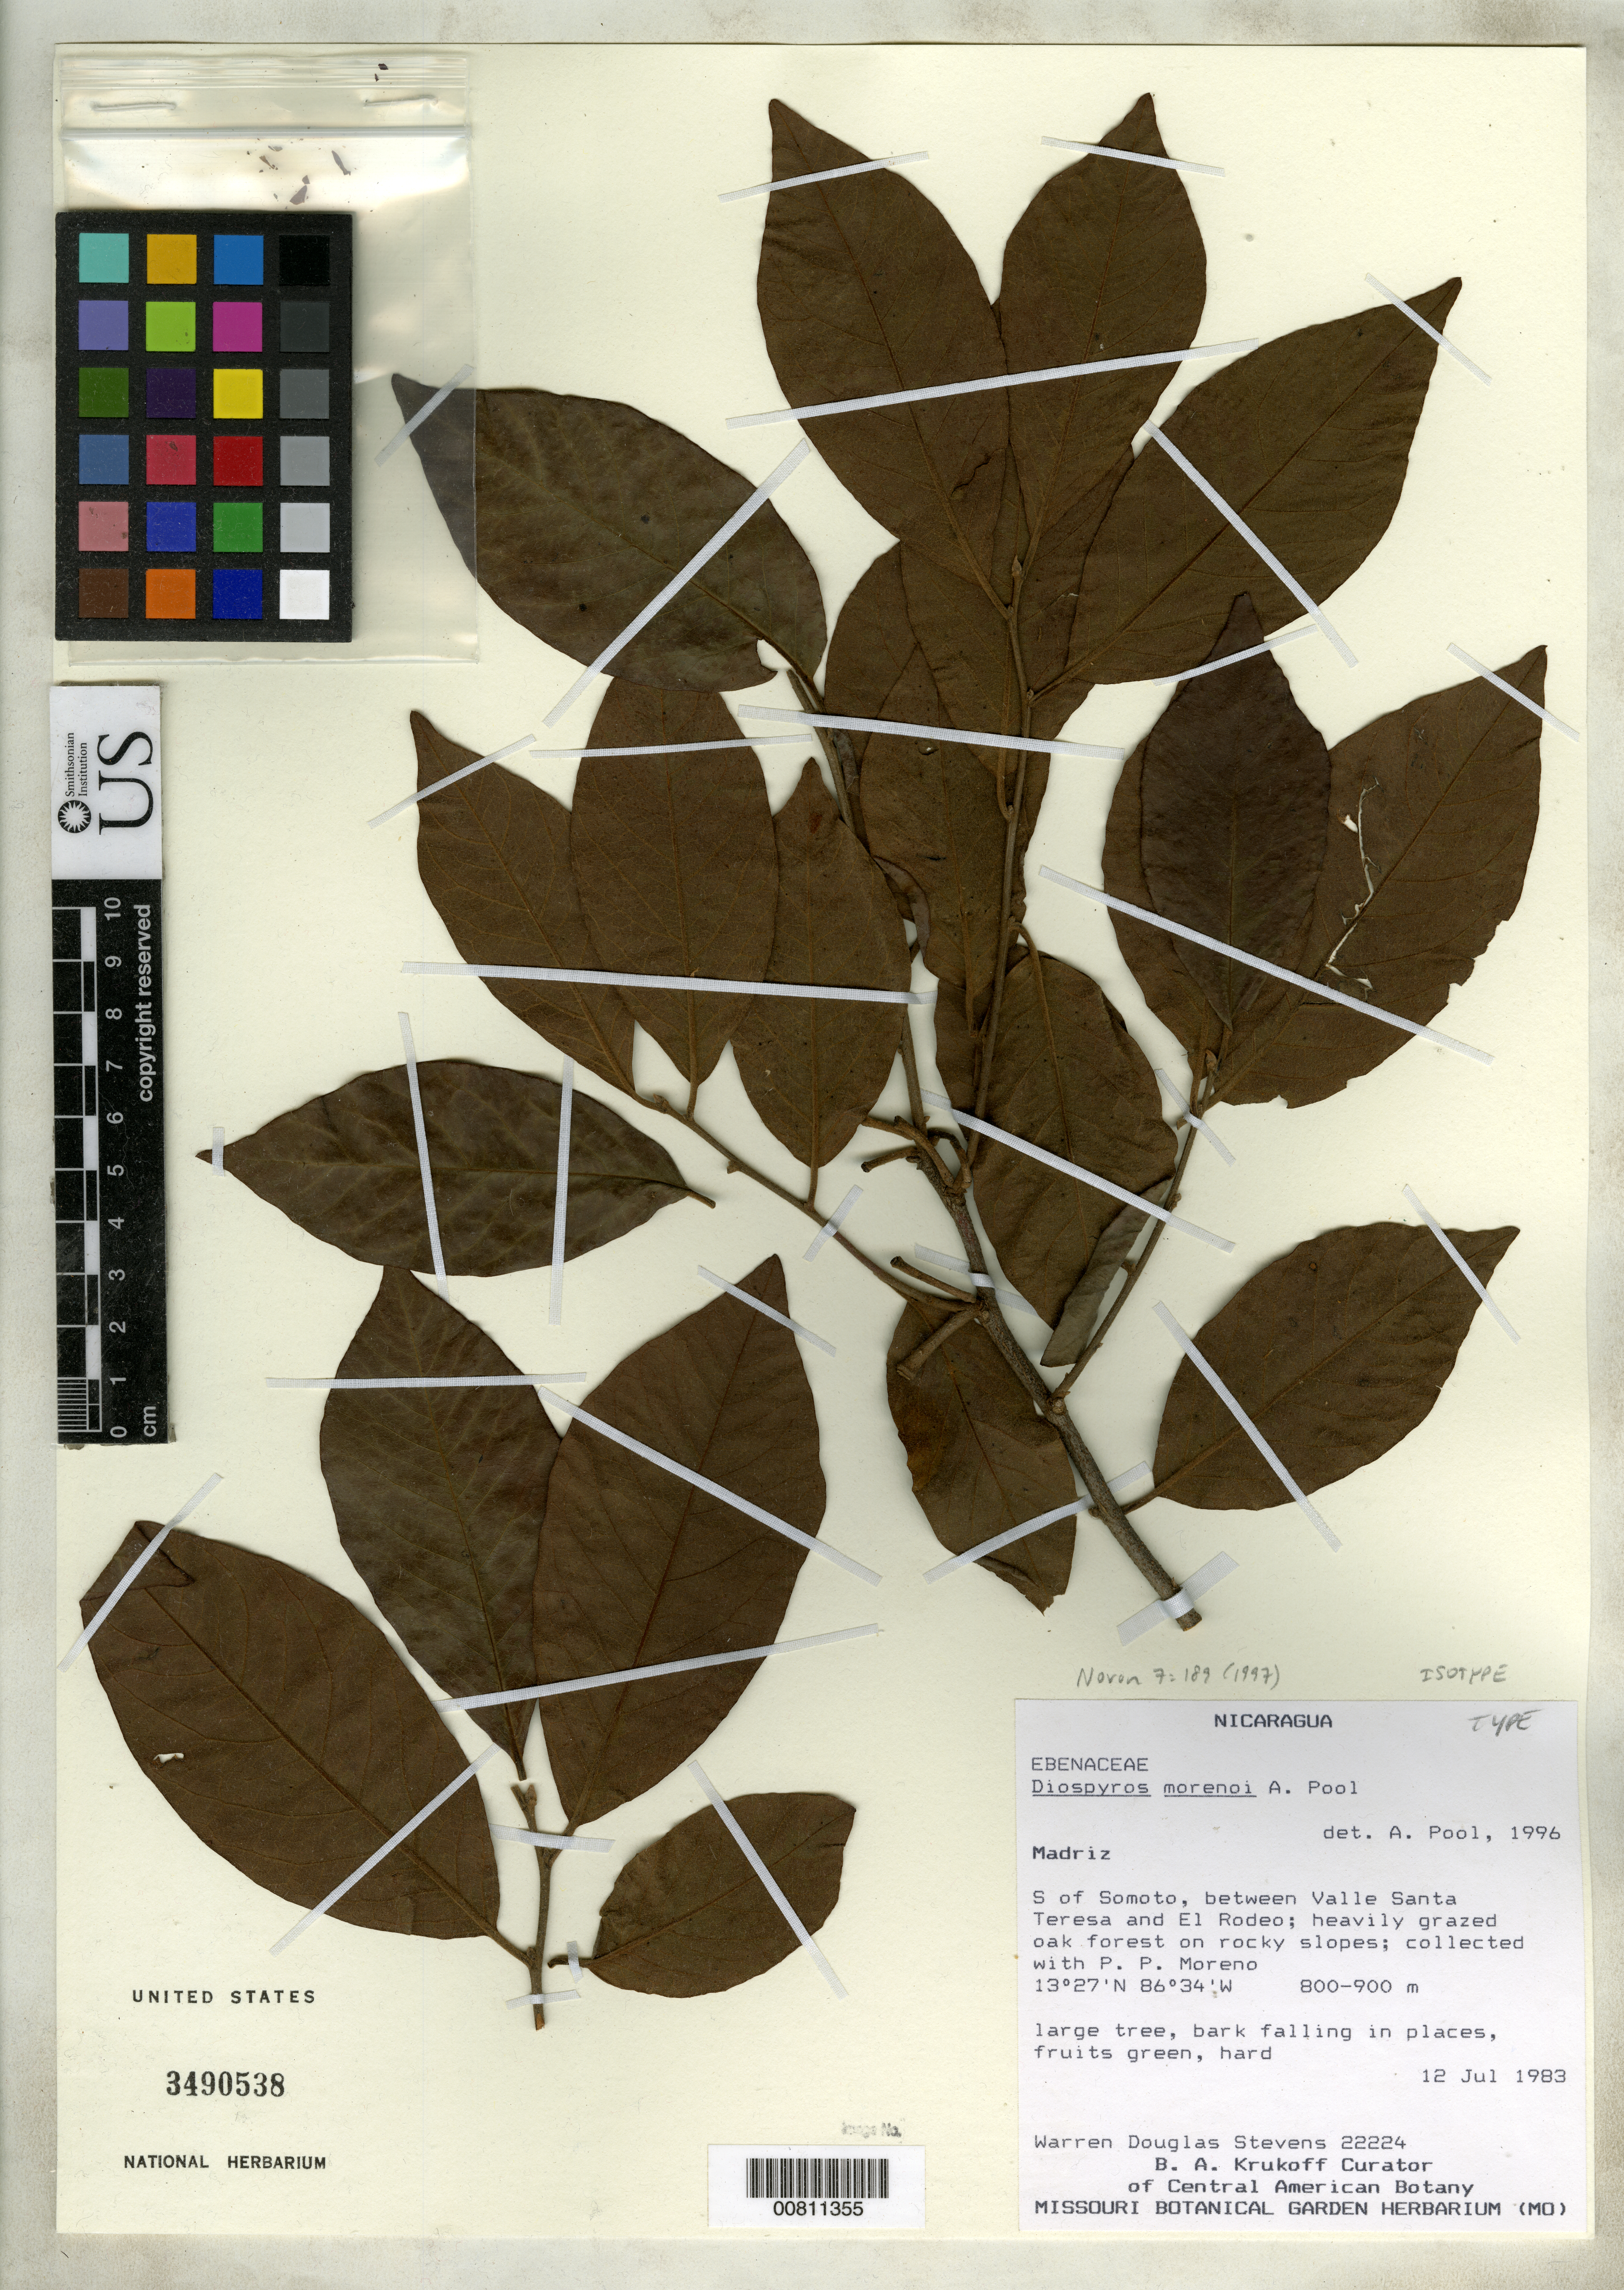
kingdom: Plantae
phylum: Tracheophyta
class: Magnoliopsida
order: Ericales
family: Ebenaceae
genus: Diospyros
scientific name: Diospyros morenoi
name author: A. Pool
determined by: Pool, A., (MO), Missouri Botanical Garden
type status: Isotype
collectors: W. D. Stevens & P. Moreno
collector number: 22224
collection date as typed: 12 Jul 1983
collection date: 1983-07-12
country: Nicaragua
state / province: Madriz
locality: S of Somoto, between Valle Santa Teresa and El Rodeo.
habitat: Heavily grazed oak forest on rocky slopes.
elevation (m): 800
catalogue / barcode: US 3490538